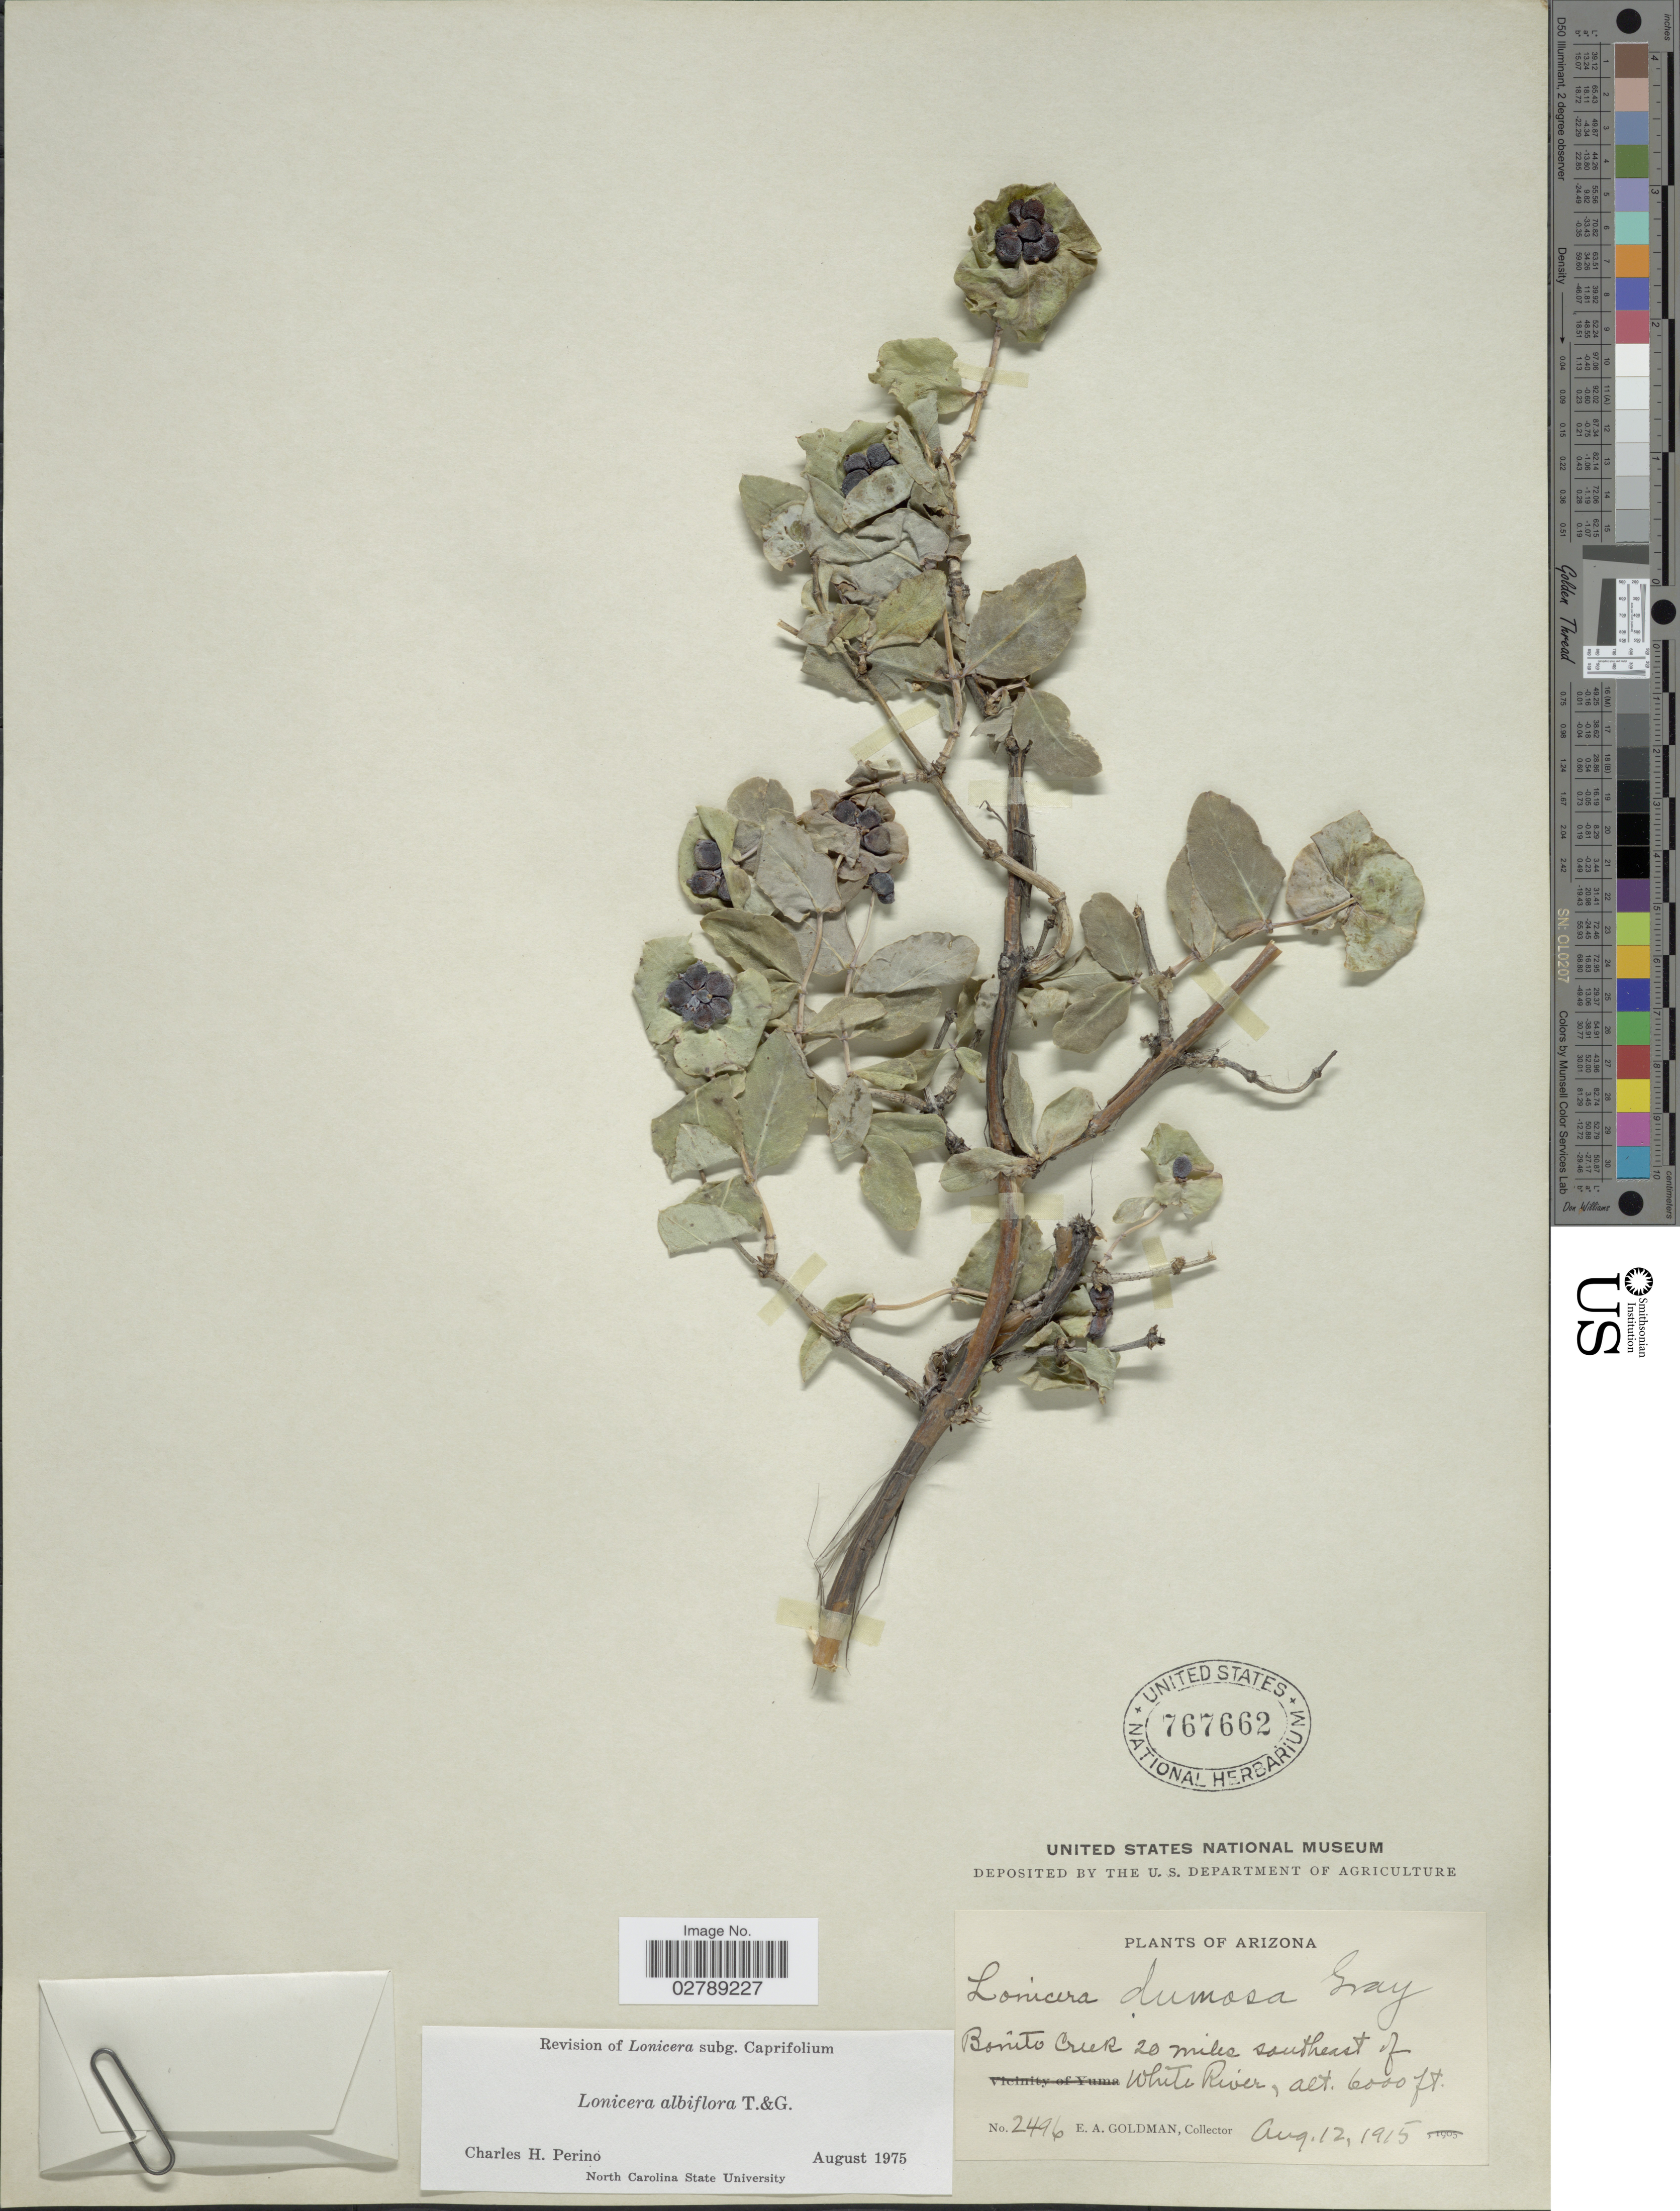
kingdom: Plantae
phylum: Tracheophyta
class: Magnoliopsida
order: Dipsacales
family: Caprifoliaceae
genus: Lonicera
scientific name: Lonicera dumosa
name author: A. Gray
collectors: E. A. Goldman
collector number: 2496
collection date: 1915-08-12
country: United States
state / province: Arizona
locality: Bonito Creek 20 miles southeast of White River.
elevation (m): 1829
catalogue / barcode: US 767662